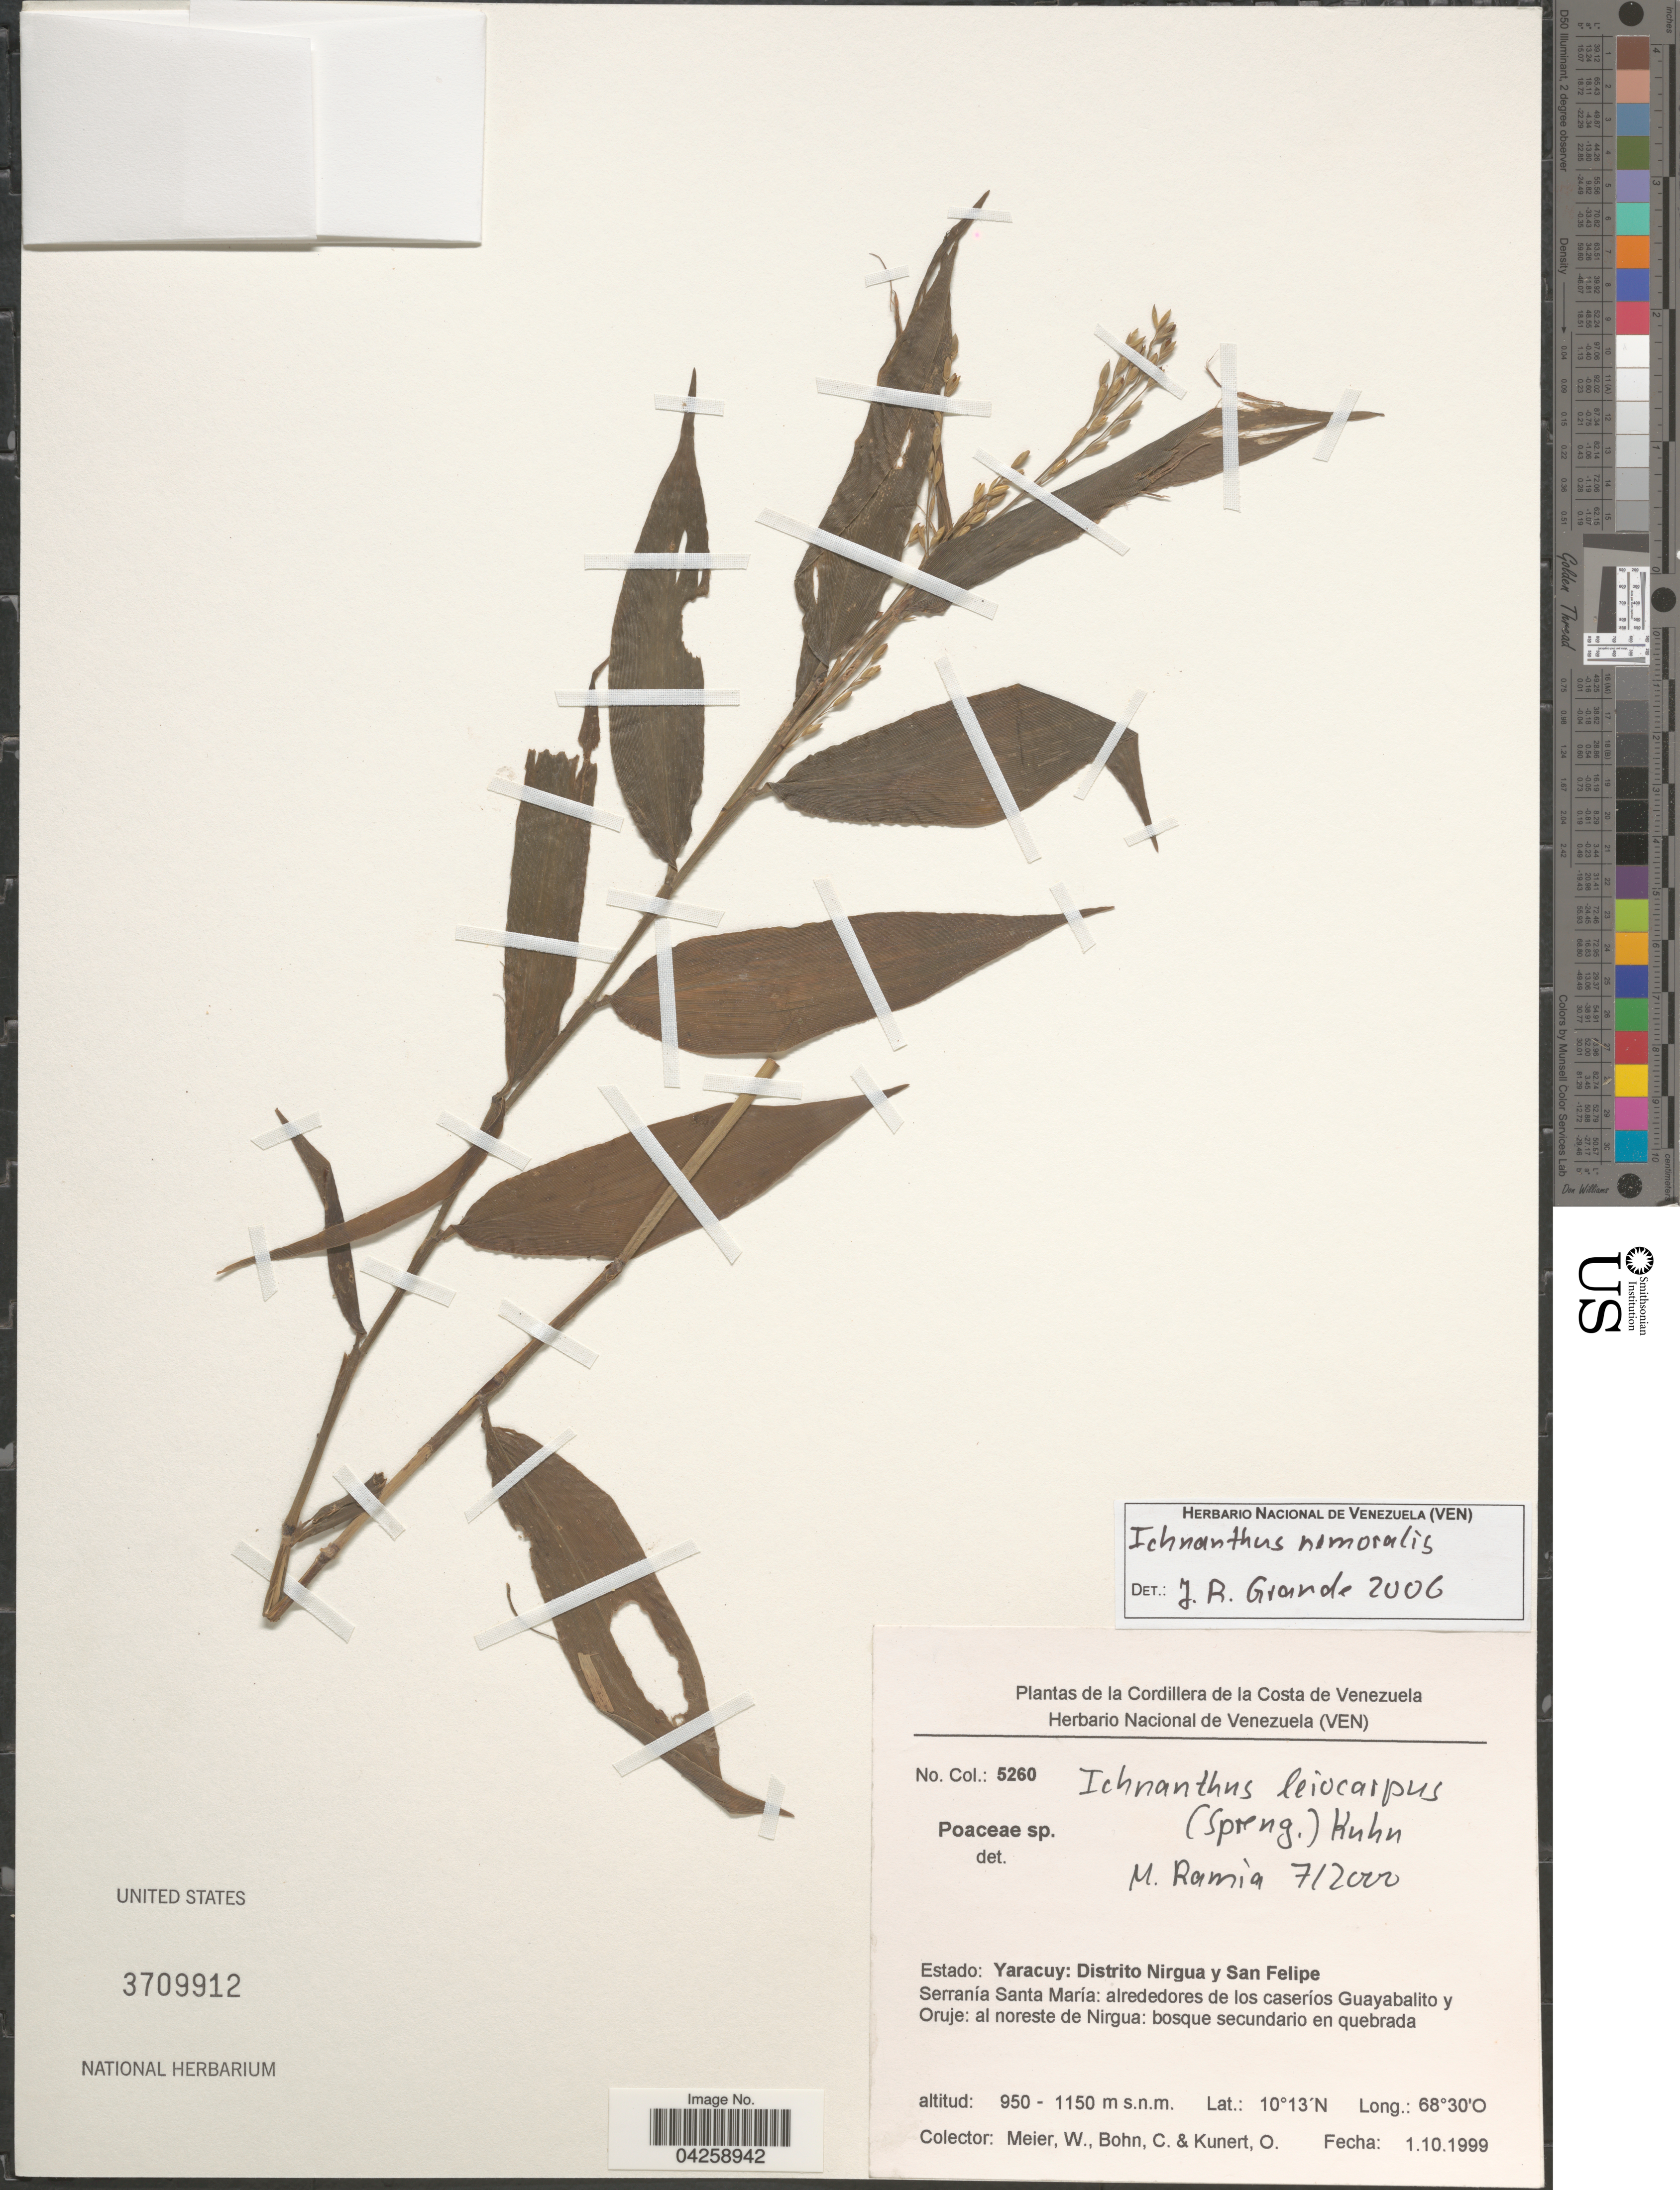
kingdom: Plantae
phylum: Tracheophyta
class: Liliopsida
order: Poales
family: Poaceae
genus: Ichnanthus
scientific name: Ichnanthus nemoralis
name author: (Schrad.) Hitchc. & Chase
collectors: W. Meier, C. Bohn & O. Kunert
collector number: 5260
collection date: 1999-10-01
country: Venezuela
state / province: Yaracuy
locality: Distrito Nirgua y San Felipe. Serranía Santa María: alrededores de los caseríos Guayabalito y Oruje: al noreste de Nirgua: bosque secundario en quebrada.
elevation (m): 950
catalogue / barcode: US 3709912